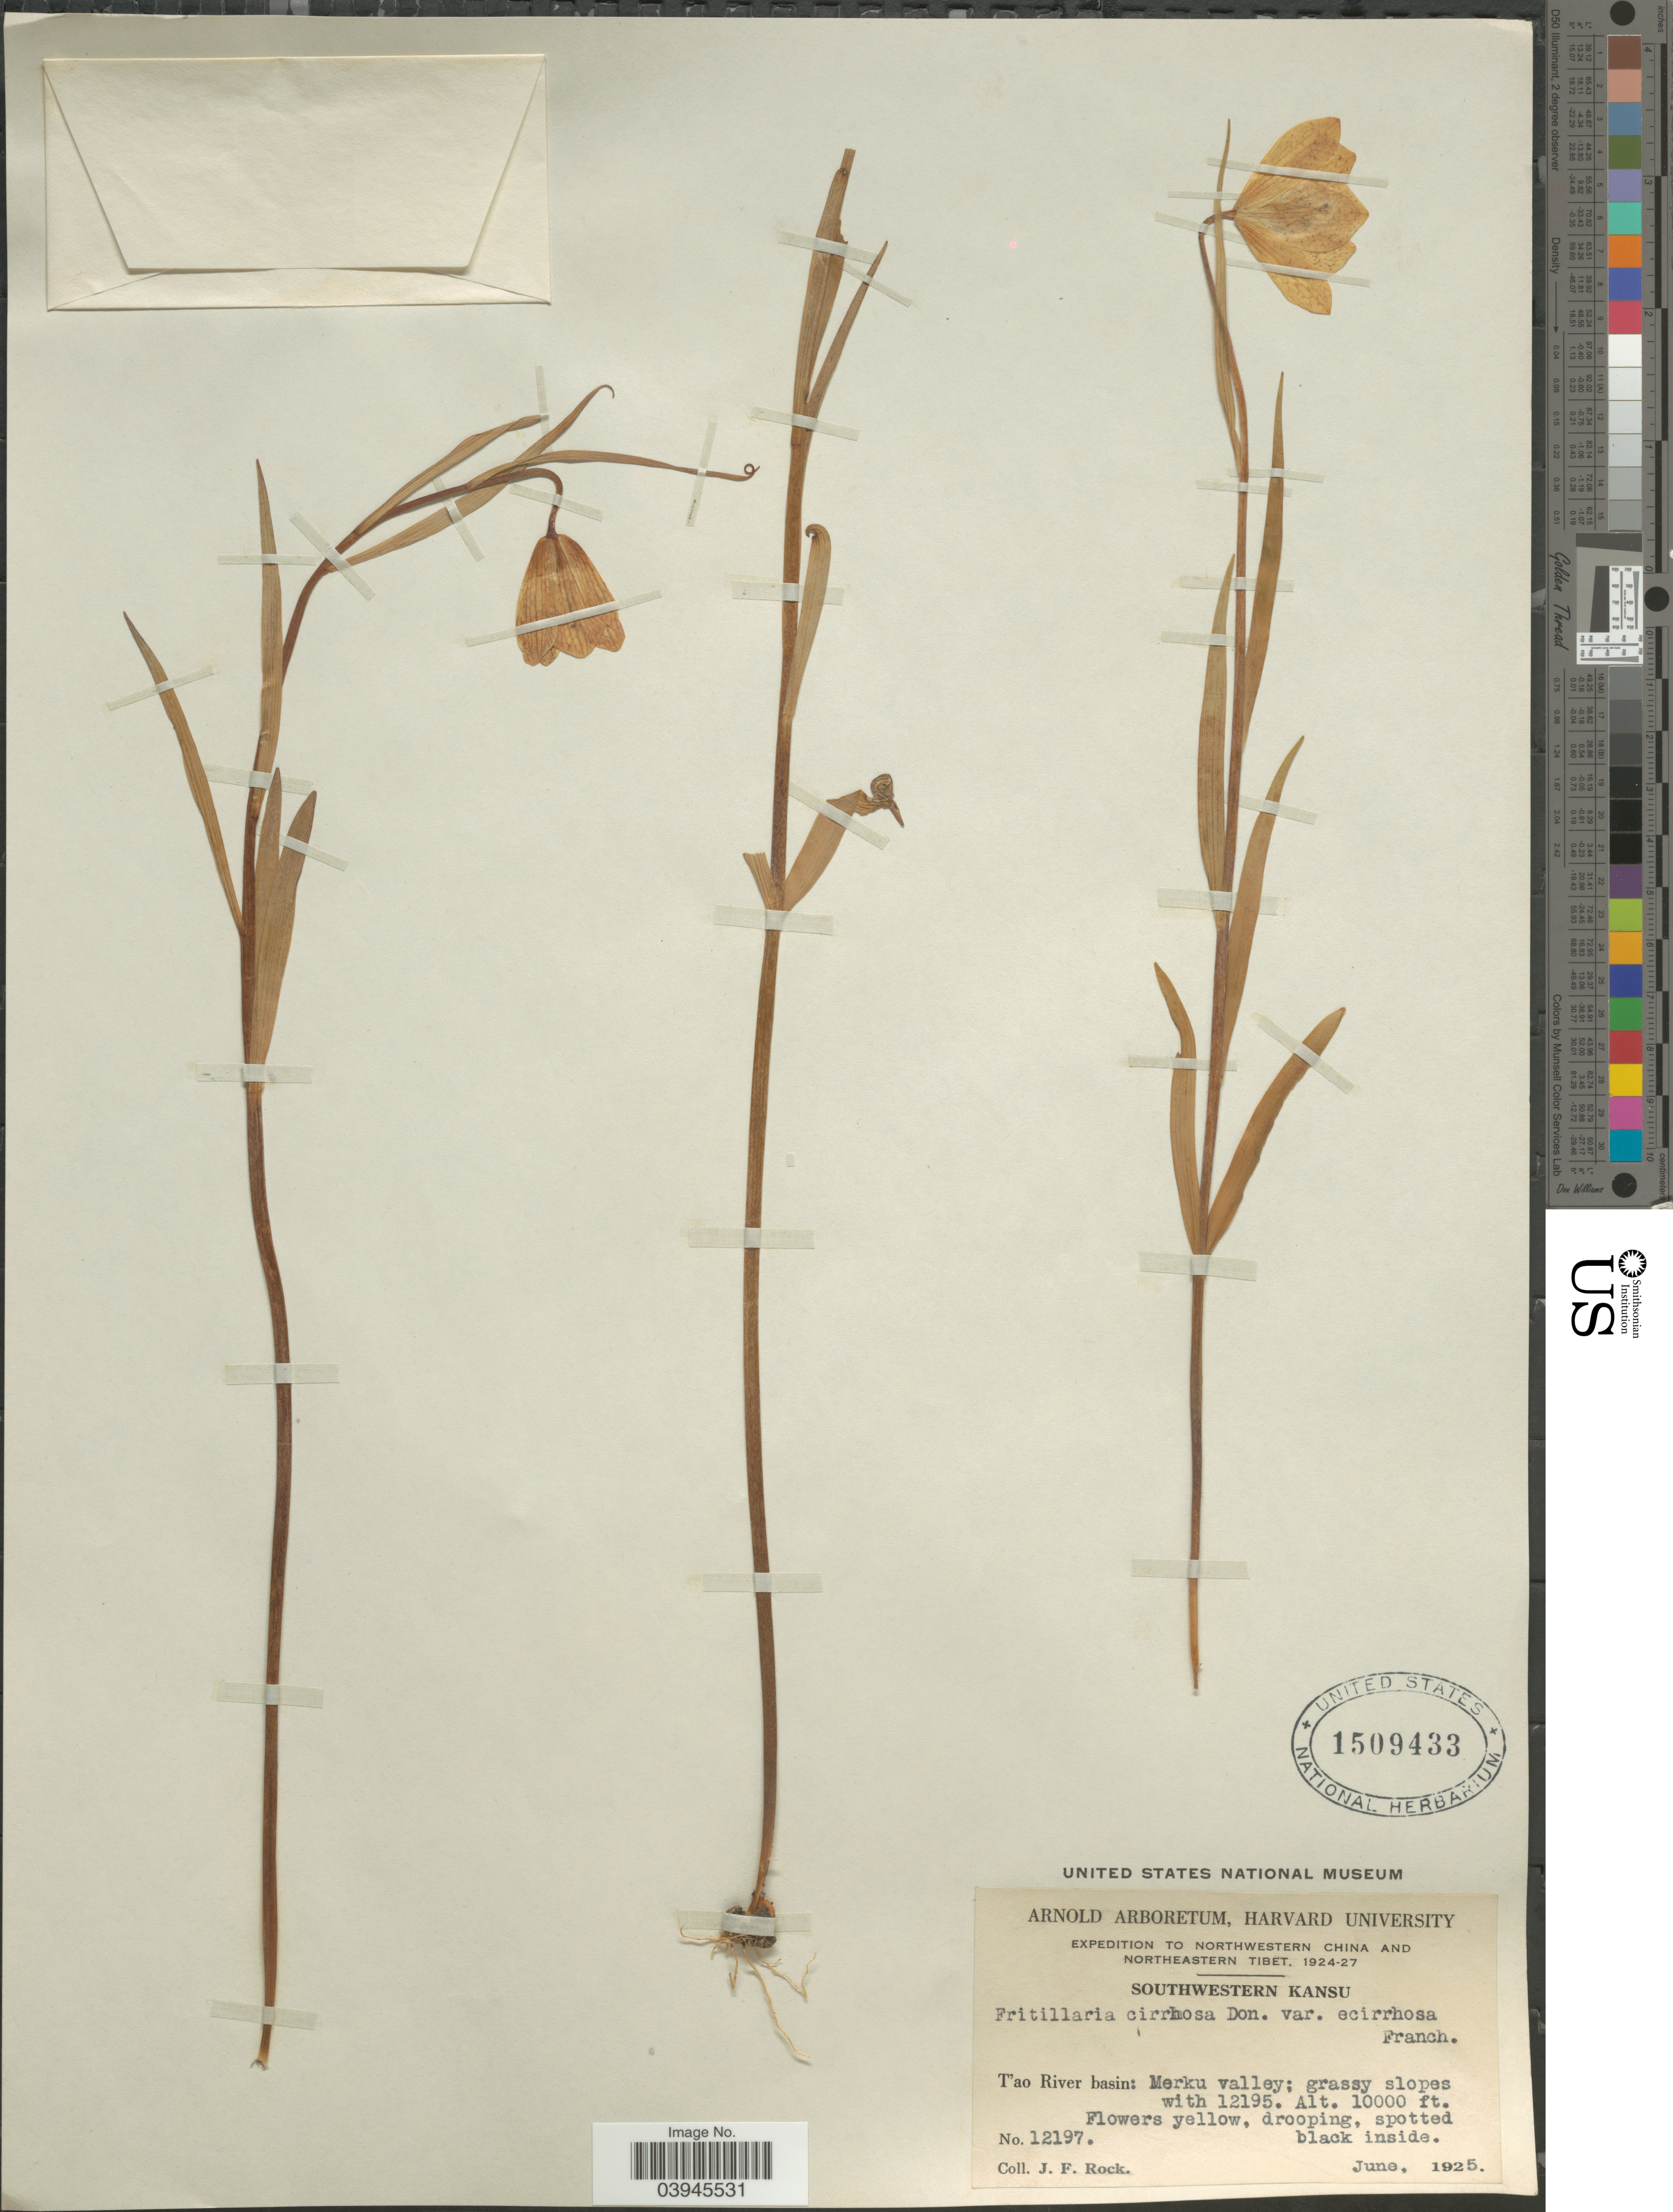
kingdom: Plantae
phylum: Tracheophyta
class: Liliopsida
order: Liliales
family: Liliaceae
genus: Fritillaria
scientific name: Fritillaria cirrhosa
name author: D. Don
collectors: J. Rock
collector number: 12197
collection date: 1925-06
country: China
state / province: Gansu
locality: Northwestern China. Southwestern Kansu. T'ao River basin: Merku valley; grassy slopes with 12195.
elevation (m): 3048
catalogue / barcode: US 1509433